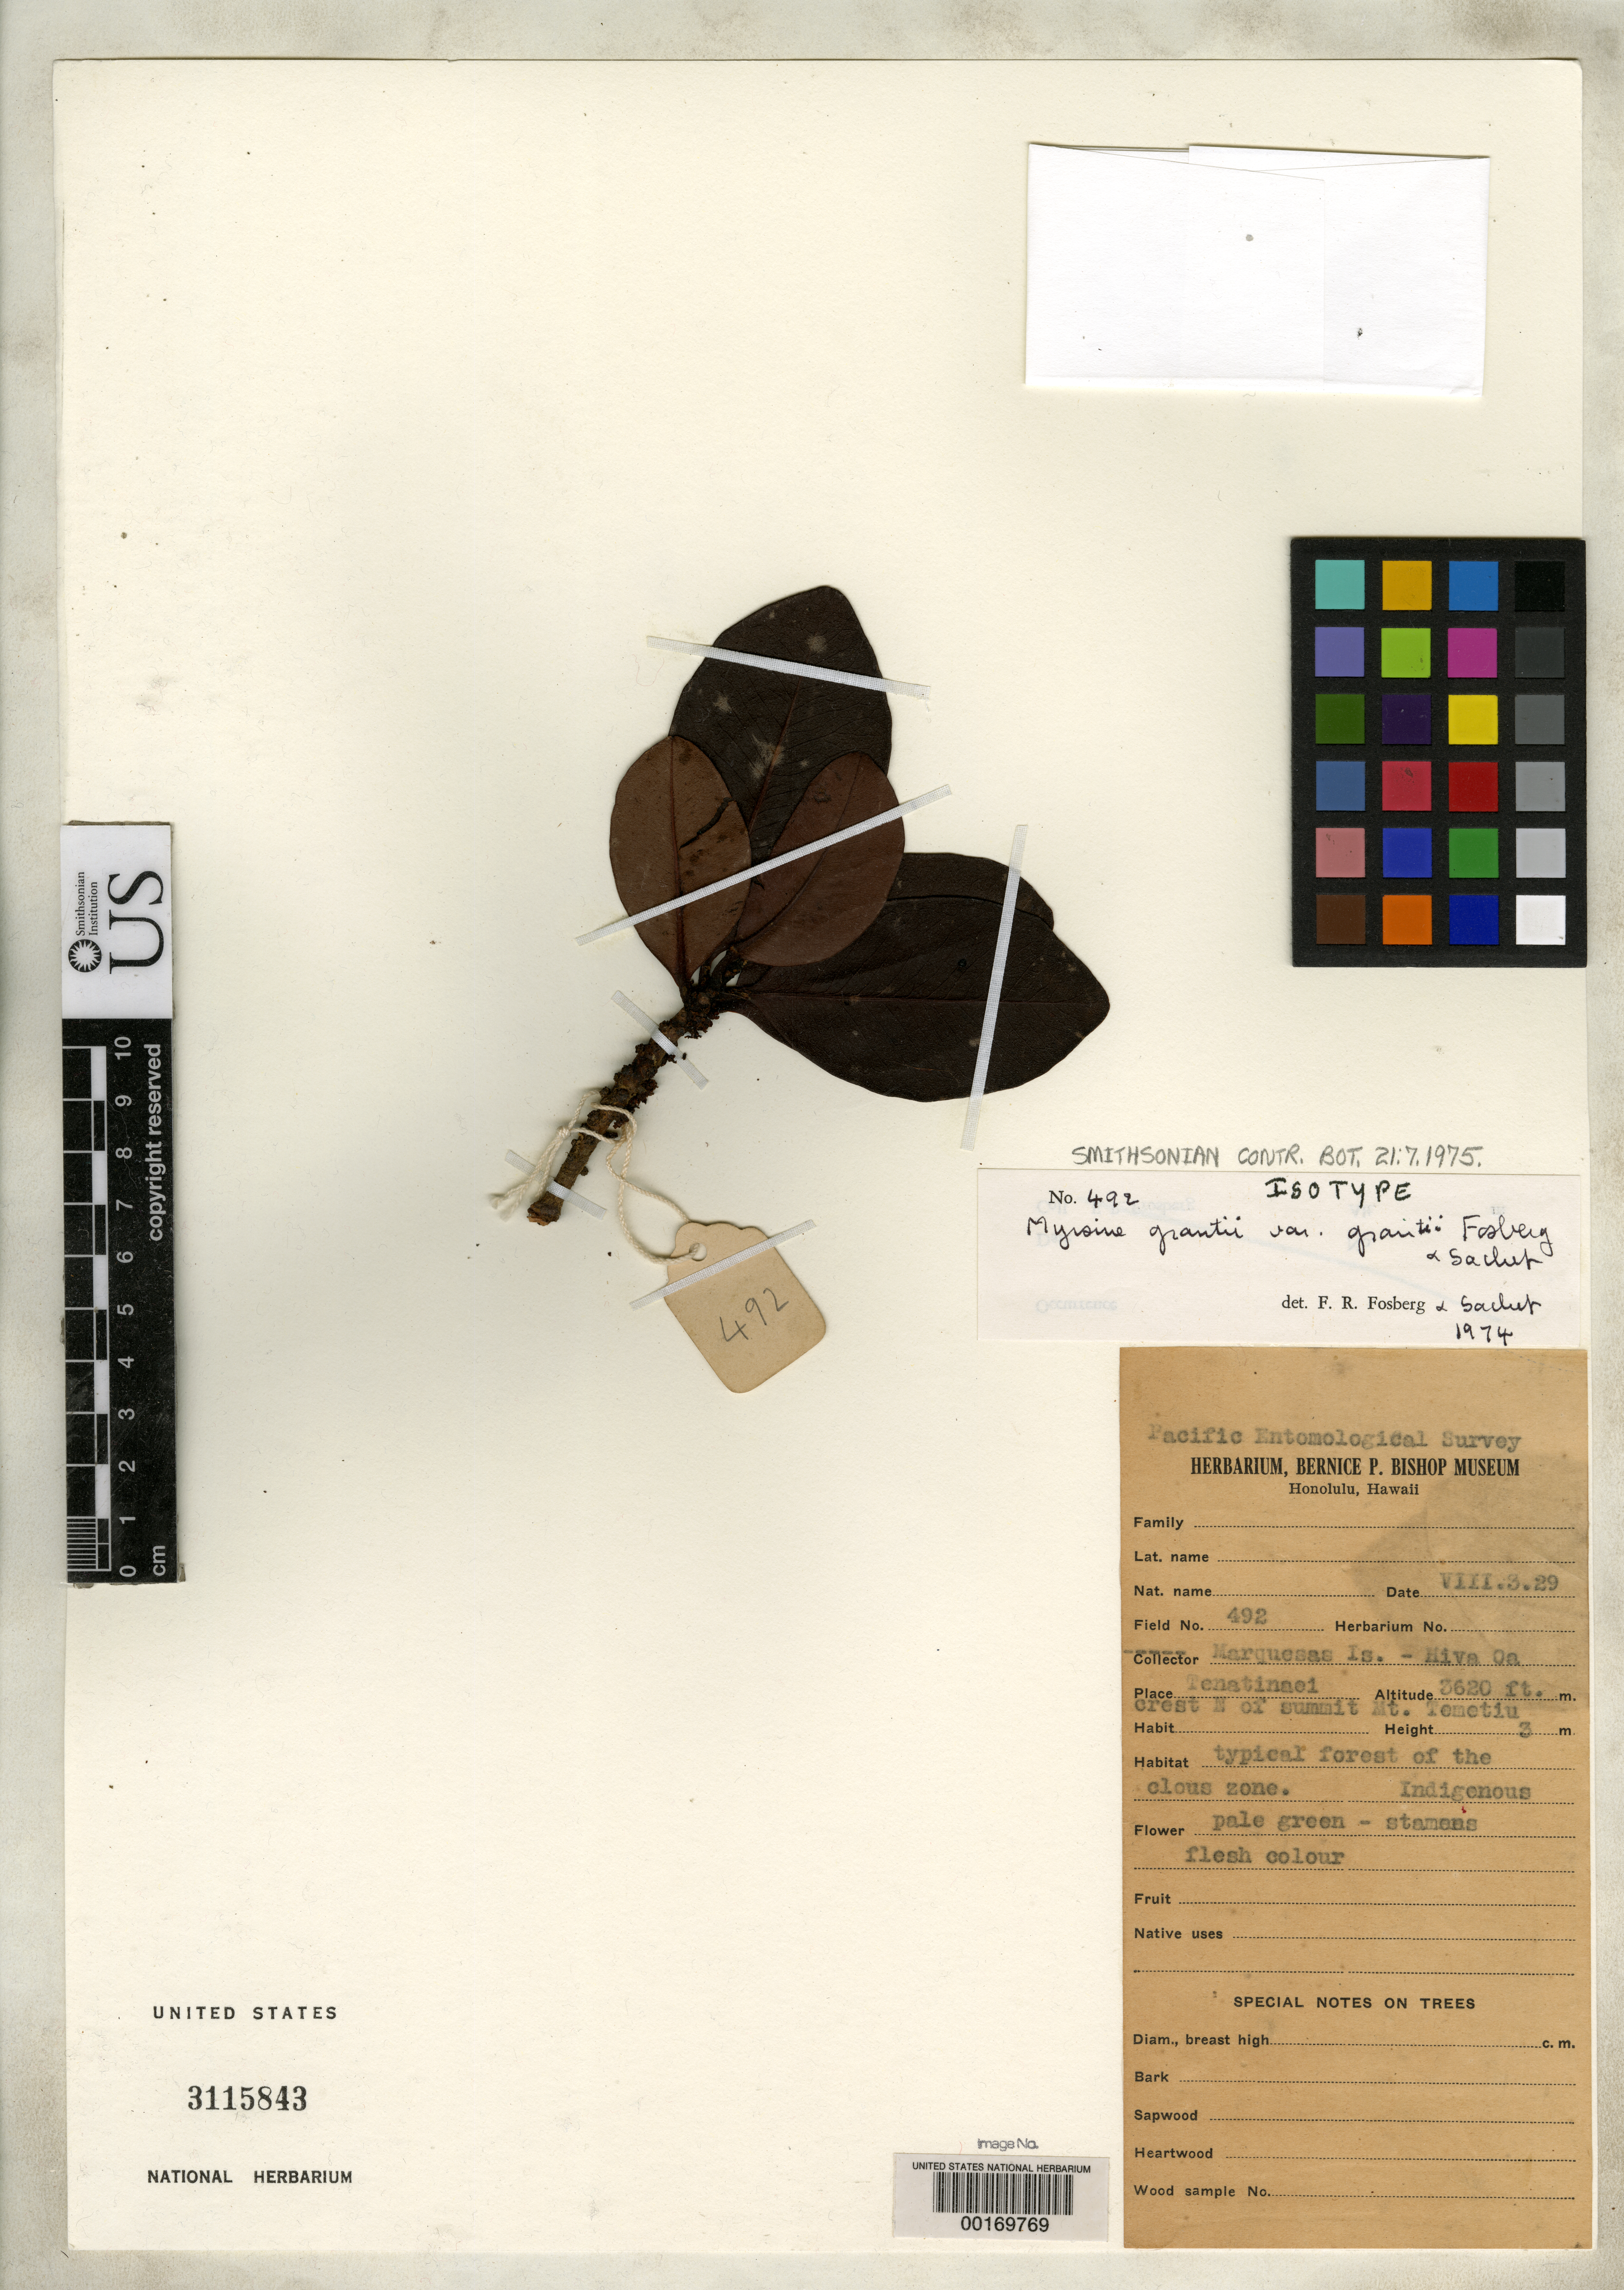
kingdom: Plantae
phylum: Tracheophyta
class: Magnoliopsida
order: Ericales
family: Primulaceae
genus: Myrsine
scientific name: Myrsine grantii var. grantii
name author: Fosberg & Sachet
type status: Isotype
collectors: E. Mumford & A. M. Adamson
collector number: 492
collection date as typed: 03 Aug 1929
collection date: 1929-08-03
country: French Polynesia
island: Hiva Oa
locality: Tenatinaei, crest N of summit of Mount Temetiuz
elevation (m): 1103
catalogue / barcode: US 3115843